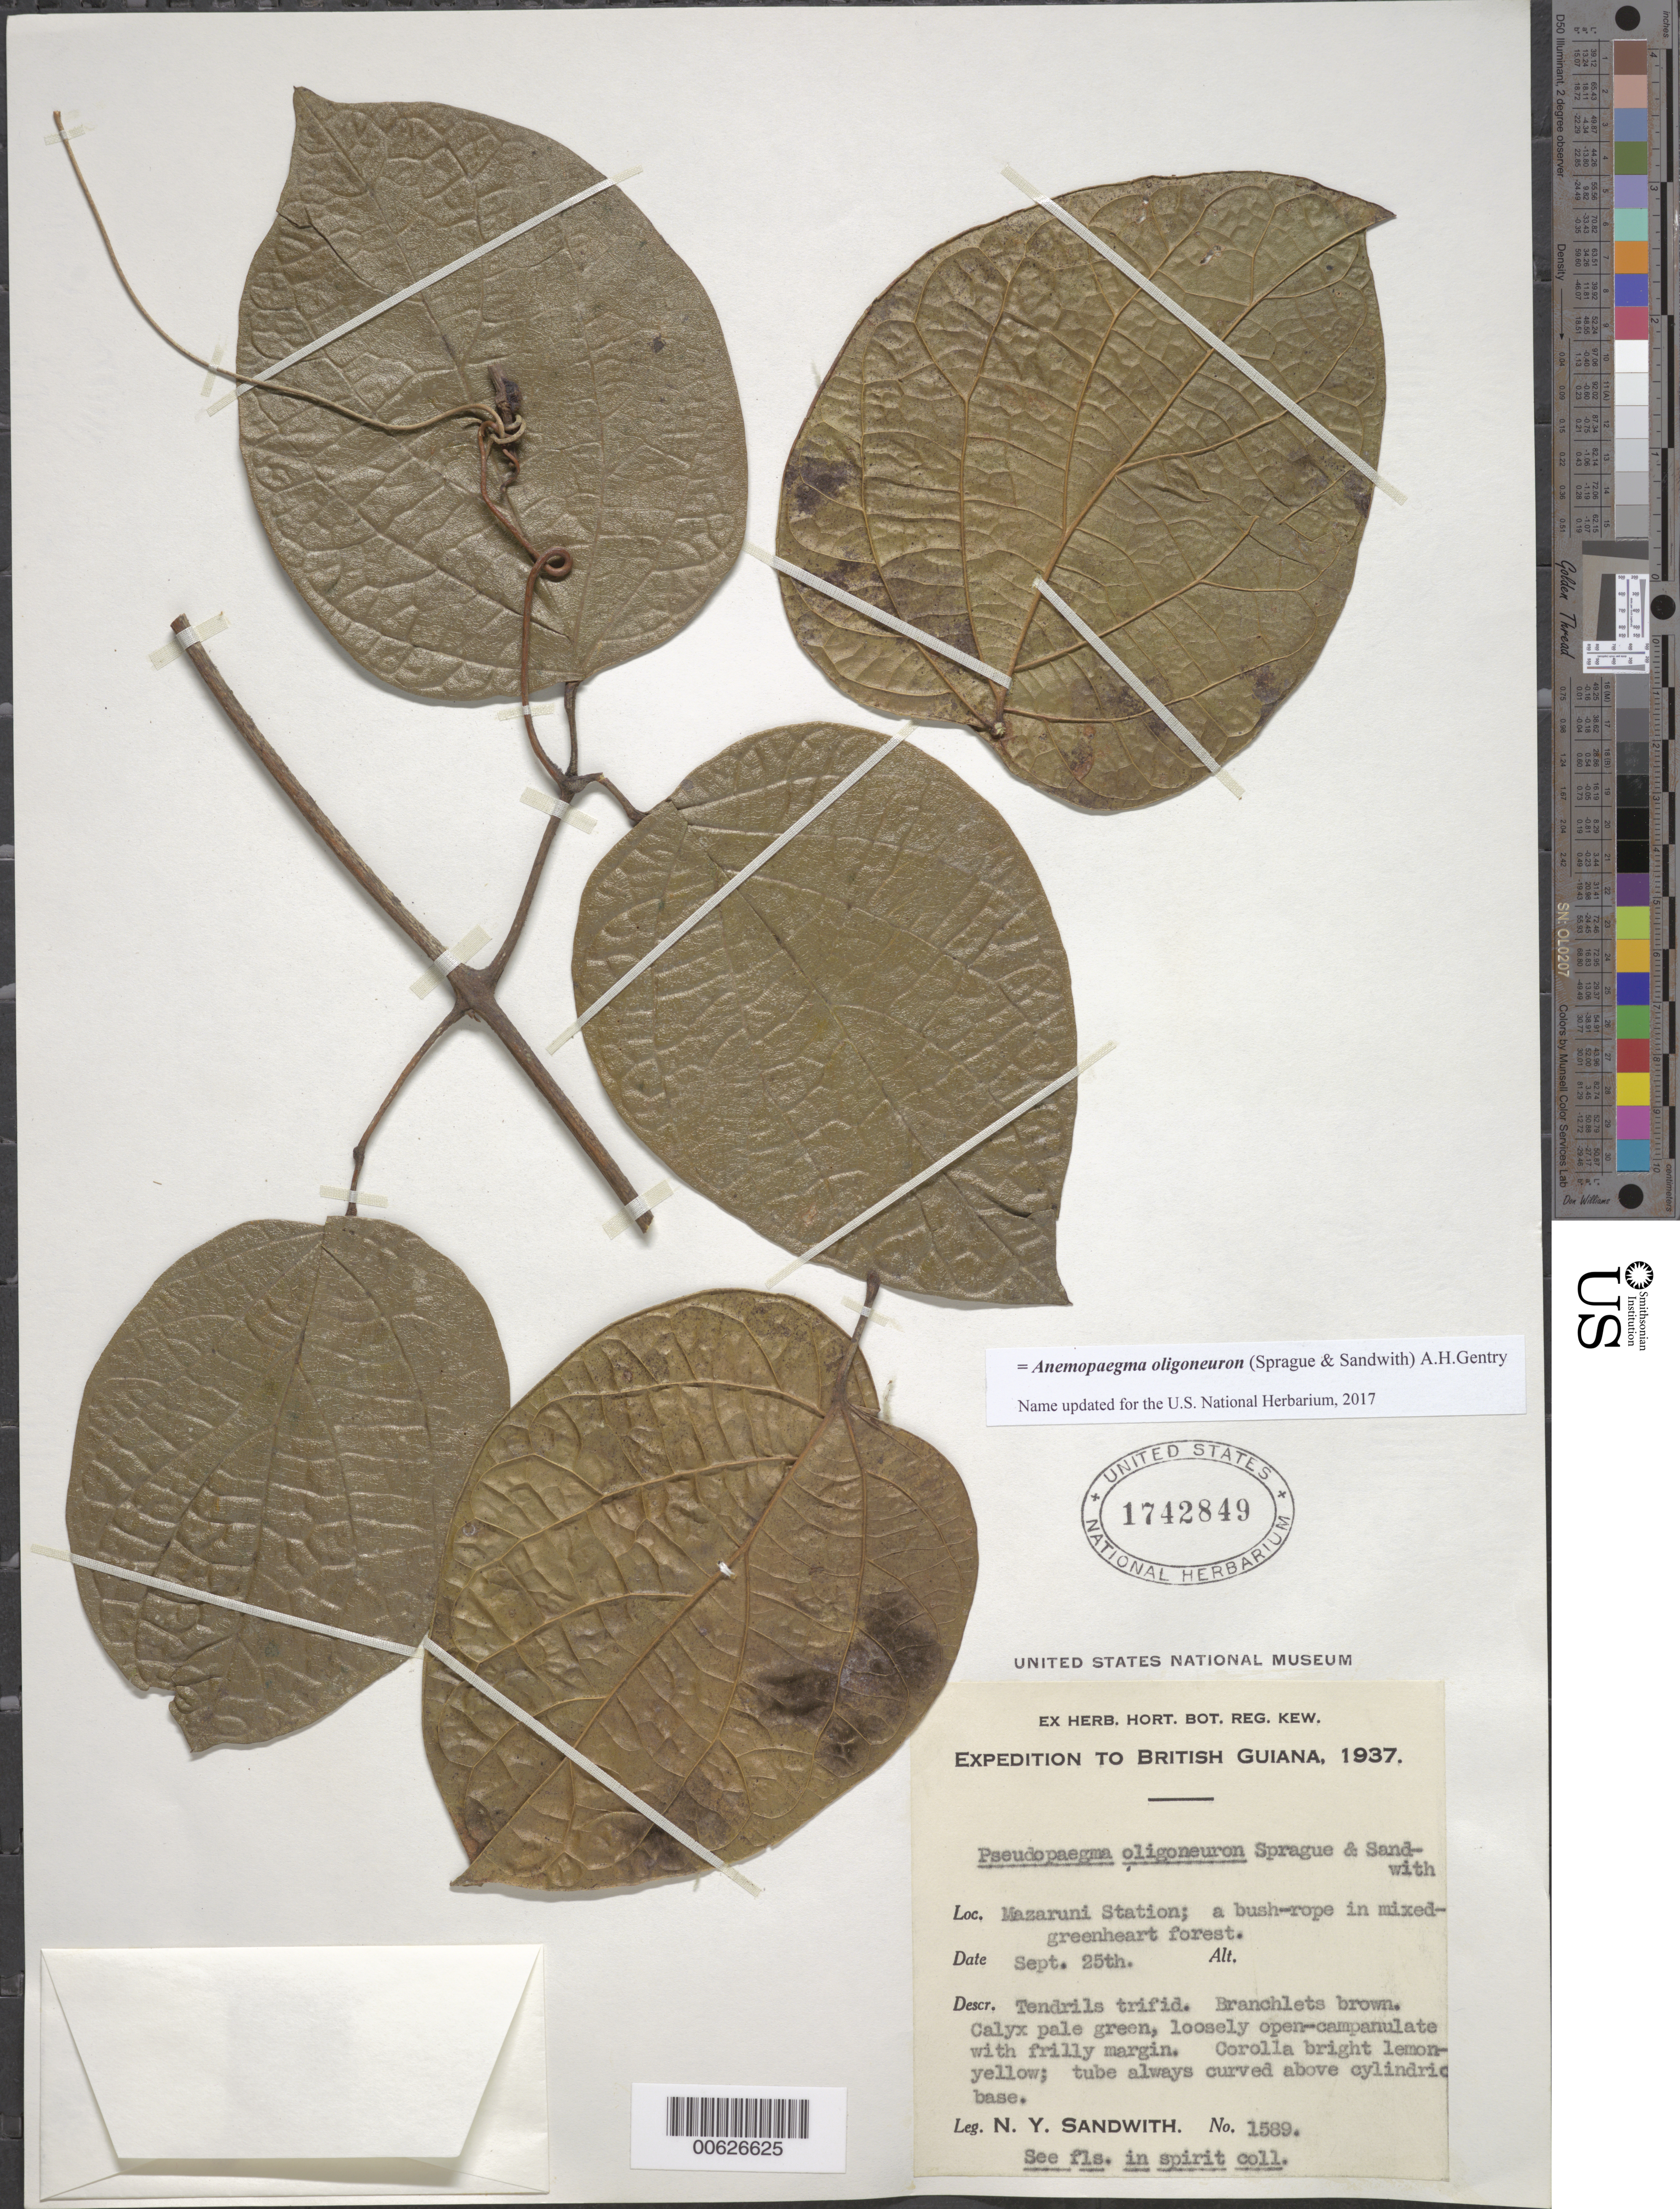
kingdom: Plantae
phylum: Tracheophyta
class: Magnoliopsida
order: Lamiales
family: Bignoniaceae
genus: Pseudopaegma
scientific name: Pseudopaegma oligoneuron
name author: Sprague & Sandwith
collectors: N. Y. Sandwith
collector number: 1589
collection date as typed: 25-Sep-37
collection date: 1937-09-25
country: Guyana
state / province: Cuyuni-Mazaruni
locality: Mazaruni Station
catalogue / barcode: US 1742849